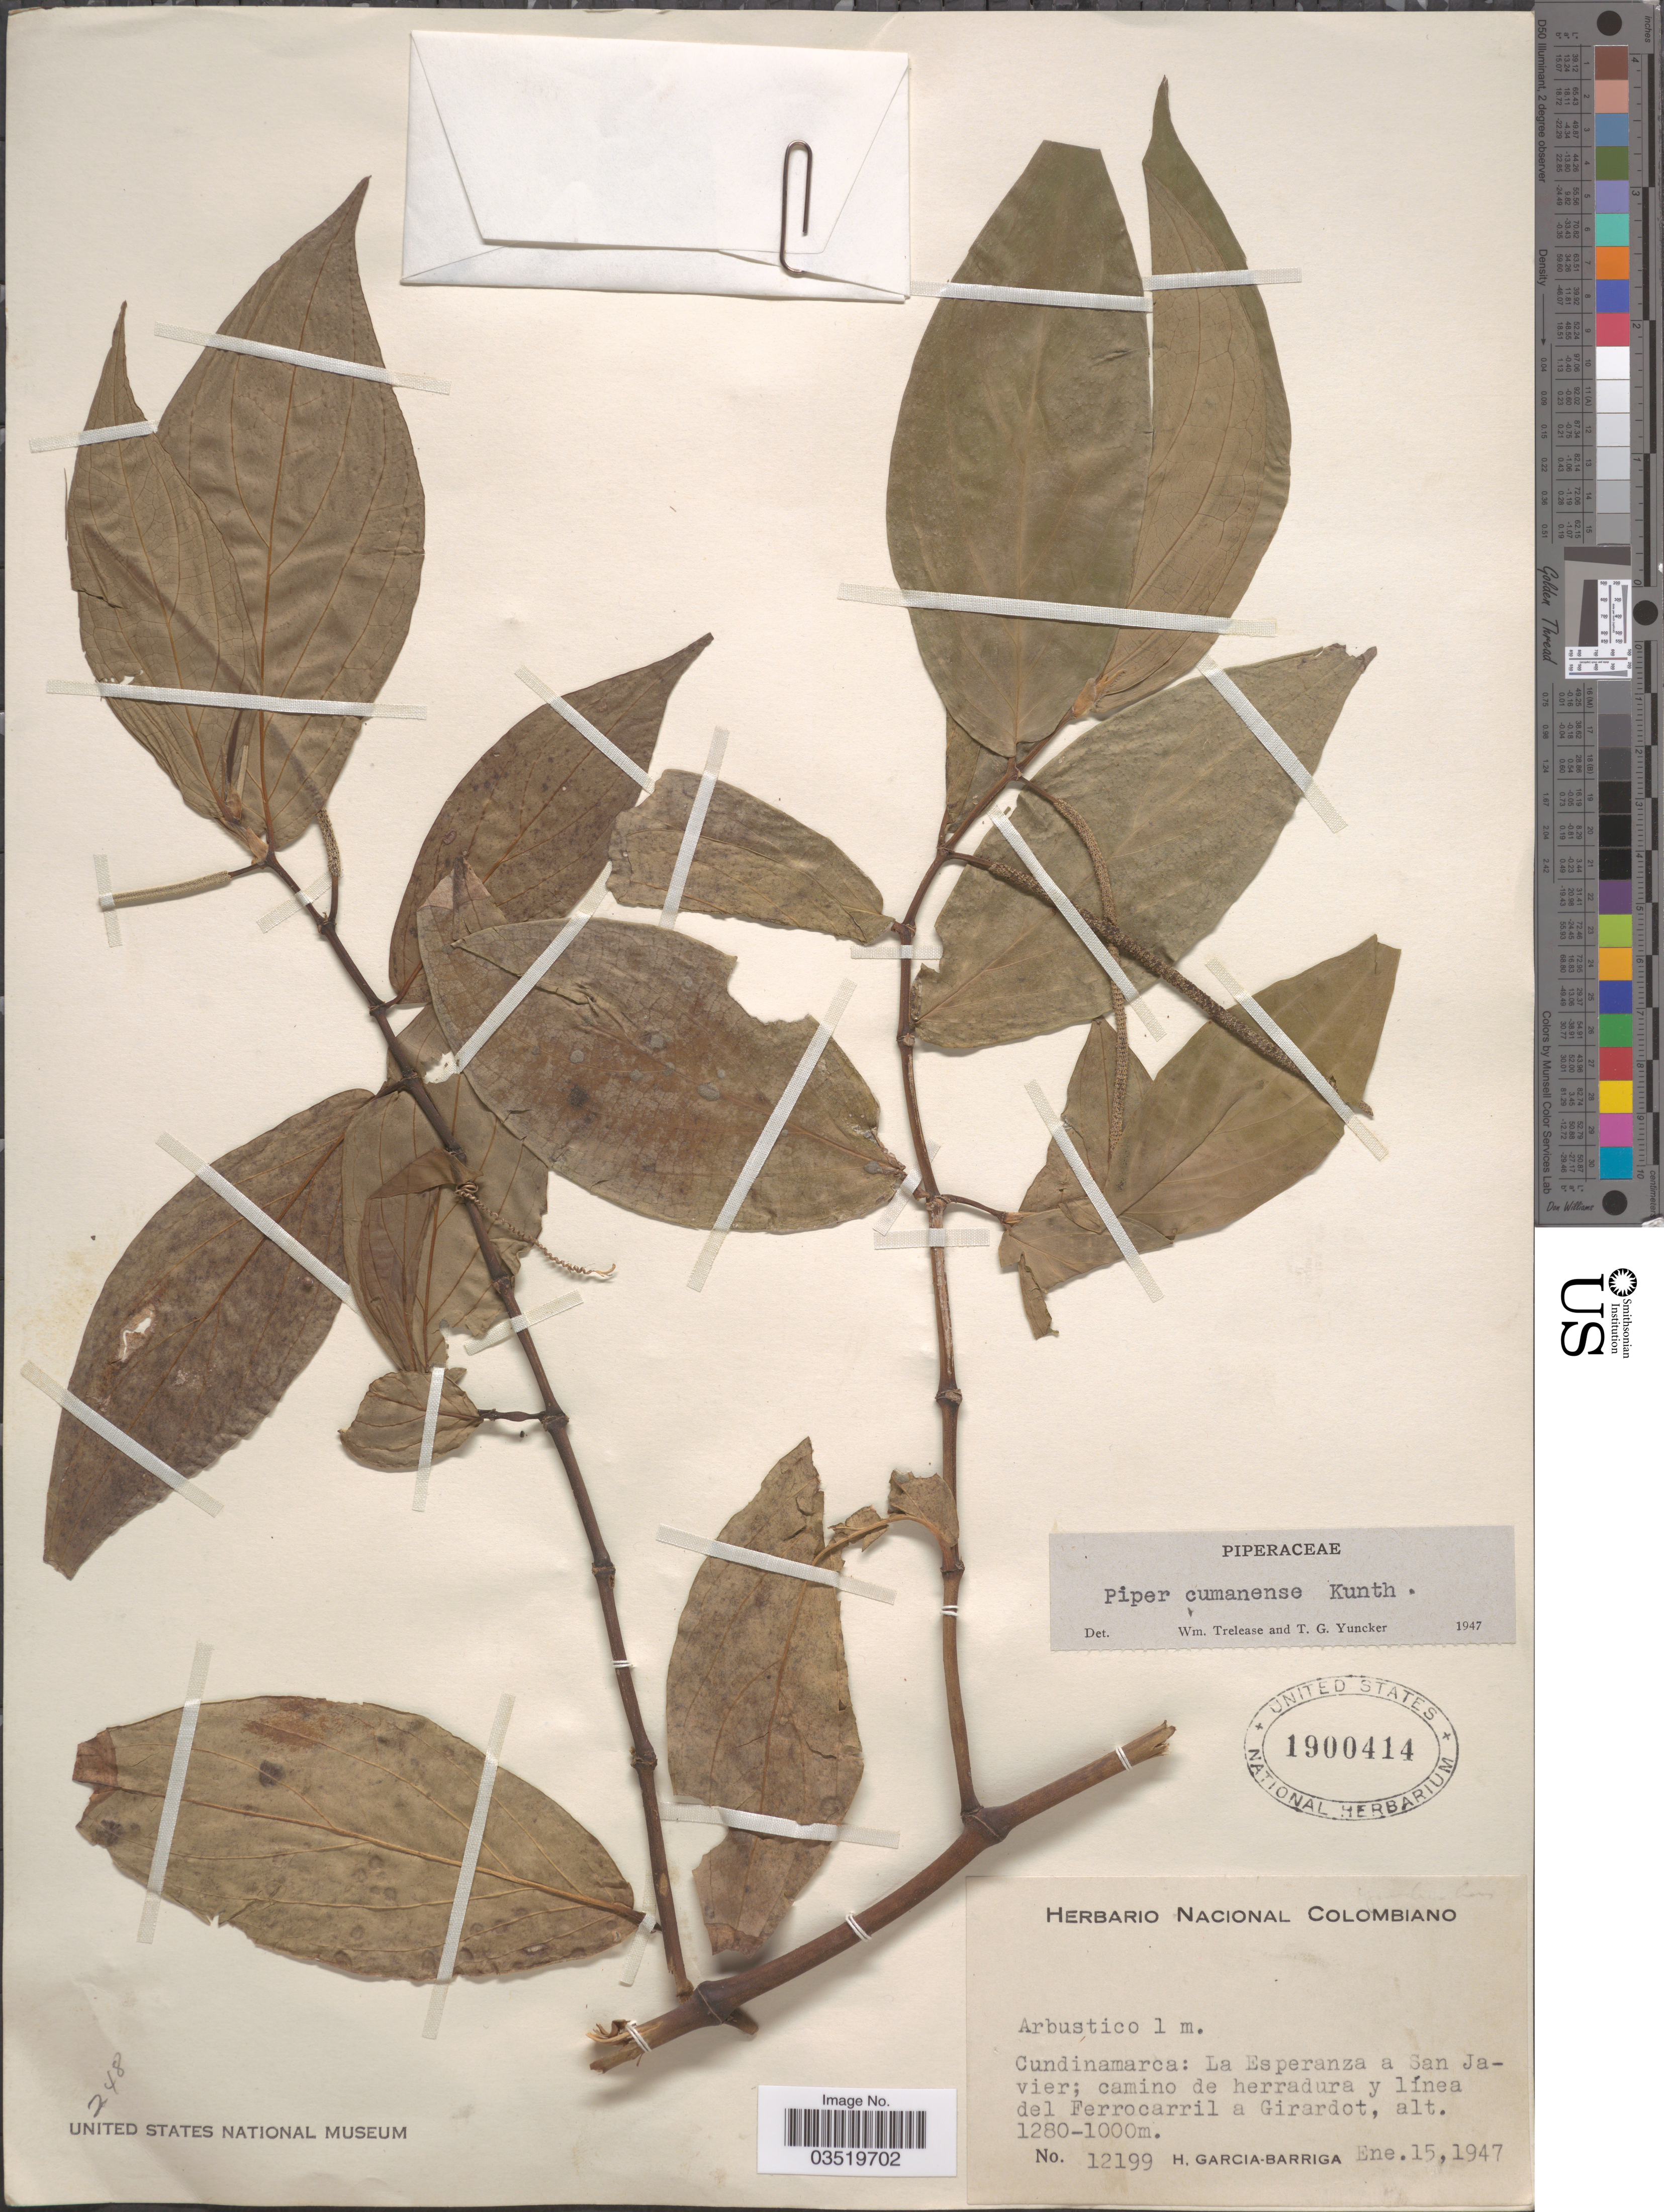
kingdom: Plantae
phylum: Tracheophyta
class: Magnoliopsida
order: Piperales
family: Piperaceae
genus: Piper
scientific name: Piper cumanense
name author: Kunth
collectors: H. García Barriga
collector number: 12199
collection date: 1947-01-15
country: Colombia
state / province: Cundinamarca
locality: La Esperanza a San Javier; camino de herradura y línea del Ferrocarril a Girardot.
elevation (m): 1000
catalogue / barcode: US 1900414